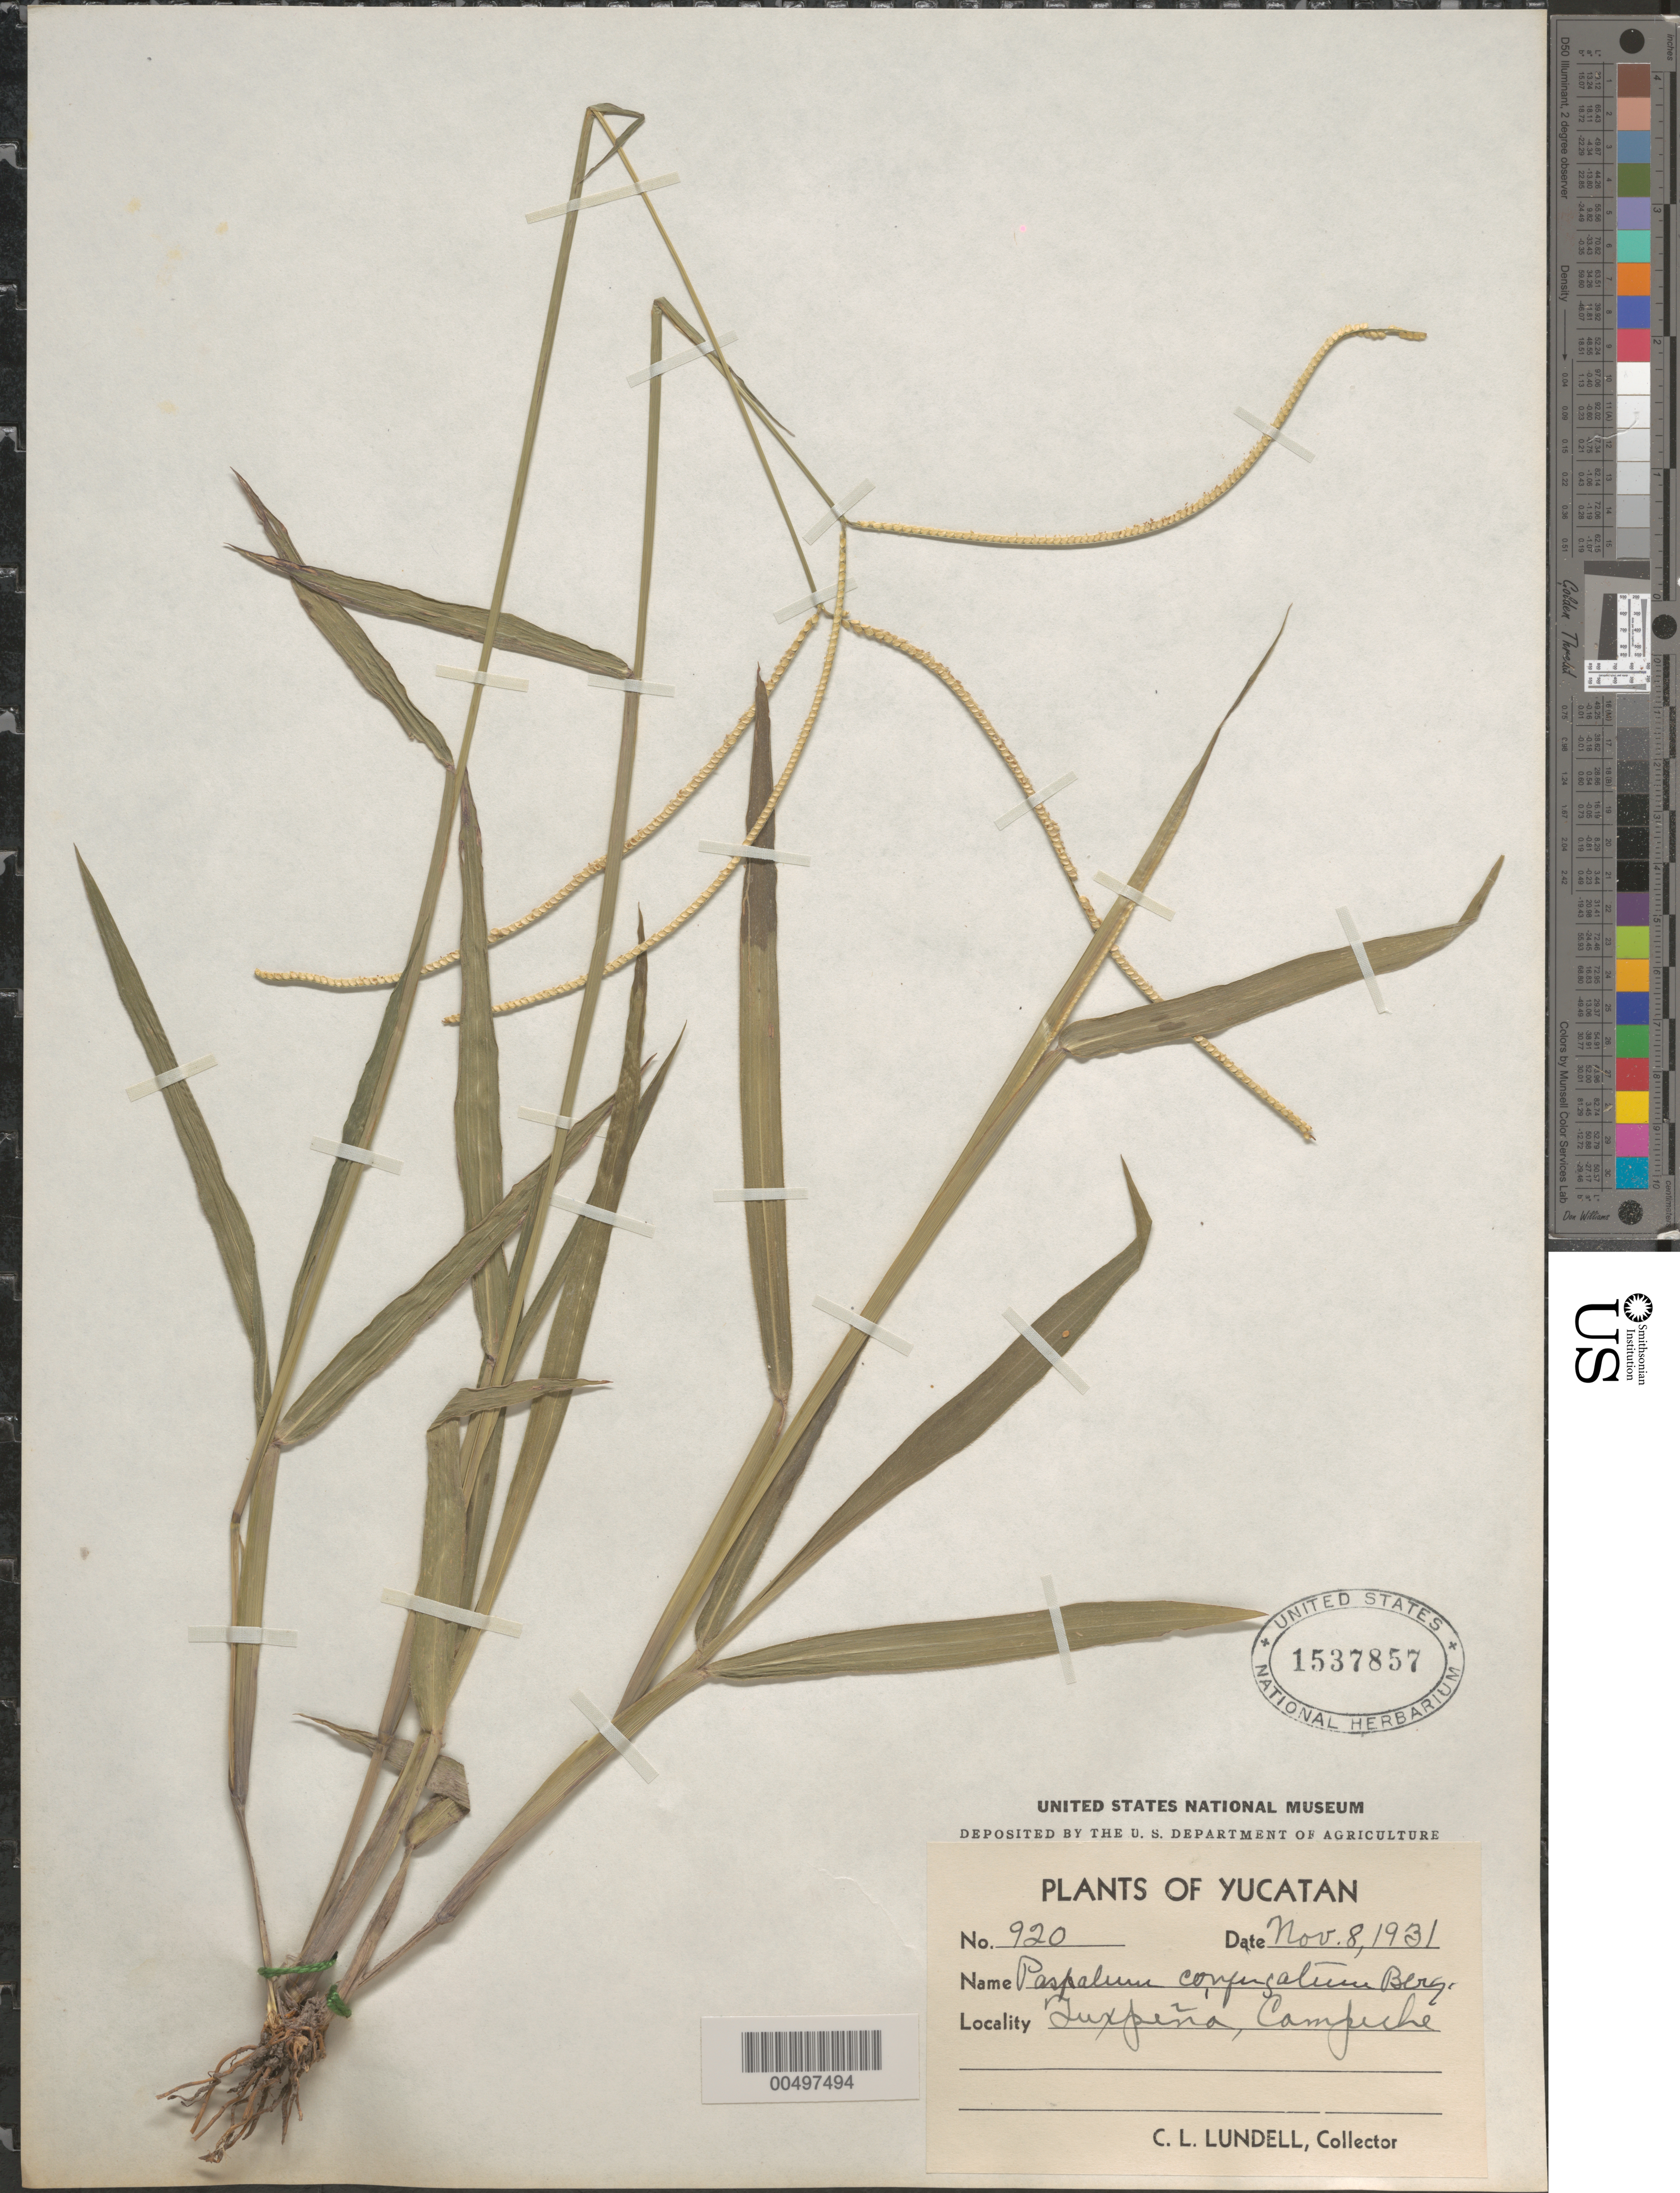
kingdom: Plantae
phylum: Tracheophyta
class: Liliopsida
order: Poales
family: Poaceae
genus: Paspalum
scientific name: Paspalum conjugatum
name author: P.J. Bergius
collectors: C. L. Lundell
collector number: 920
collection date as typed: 8 Nov 1931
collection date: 1931-11-08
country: Mexico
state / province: Chiapas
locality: Yucatan [Peninsula], Tuxpe¤a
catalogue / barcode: US 1537857